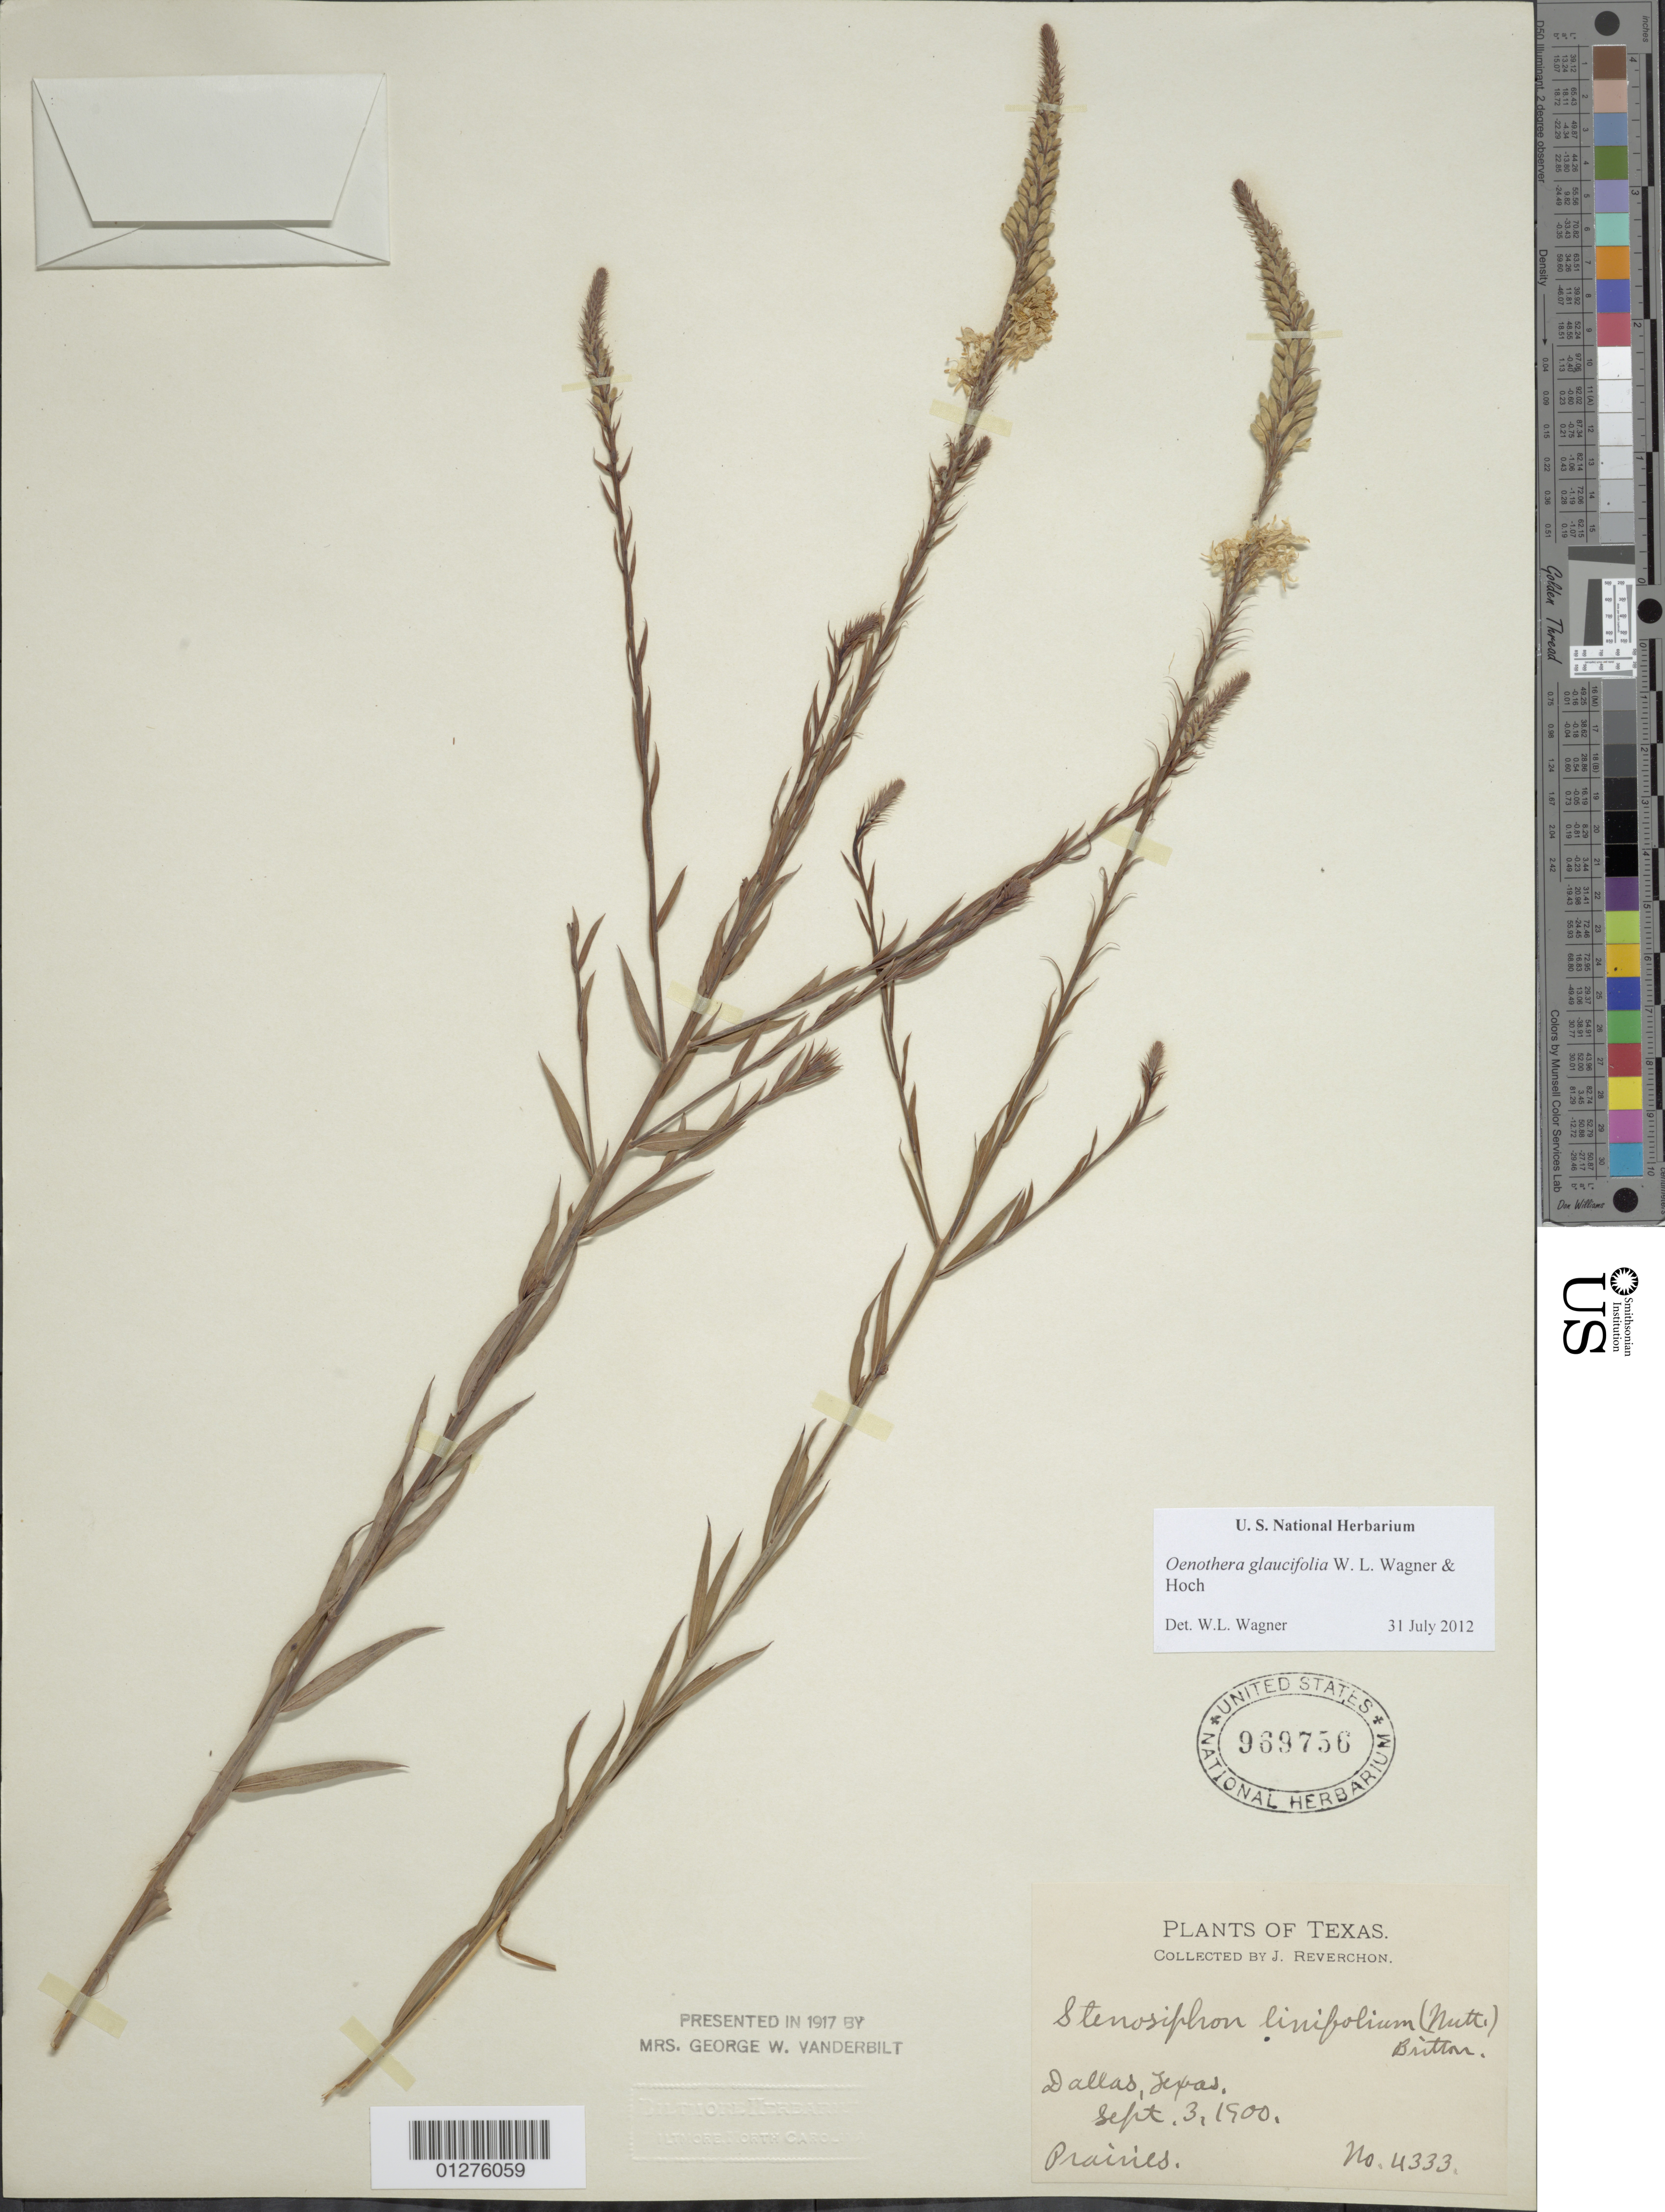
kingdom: Plantae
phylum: Tracheophyta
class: Magnoliopsida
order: Myrtales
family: Onagraceae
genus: Oenothera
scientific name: Oenothera glaucifolia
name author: W.L. Wagner & Hoch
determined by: Wagner, W. L., (BOT), Smithsonian Institution - National Museum of Natural History (UNITED STATES)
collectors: J. Reverchon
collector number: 4333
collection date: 1900-09-03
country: United States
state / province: Texas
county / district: Dallas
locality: Dallas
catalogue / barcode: US 969756